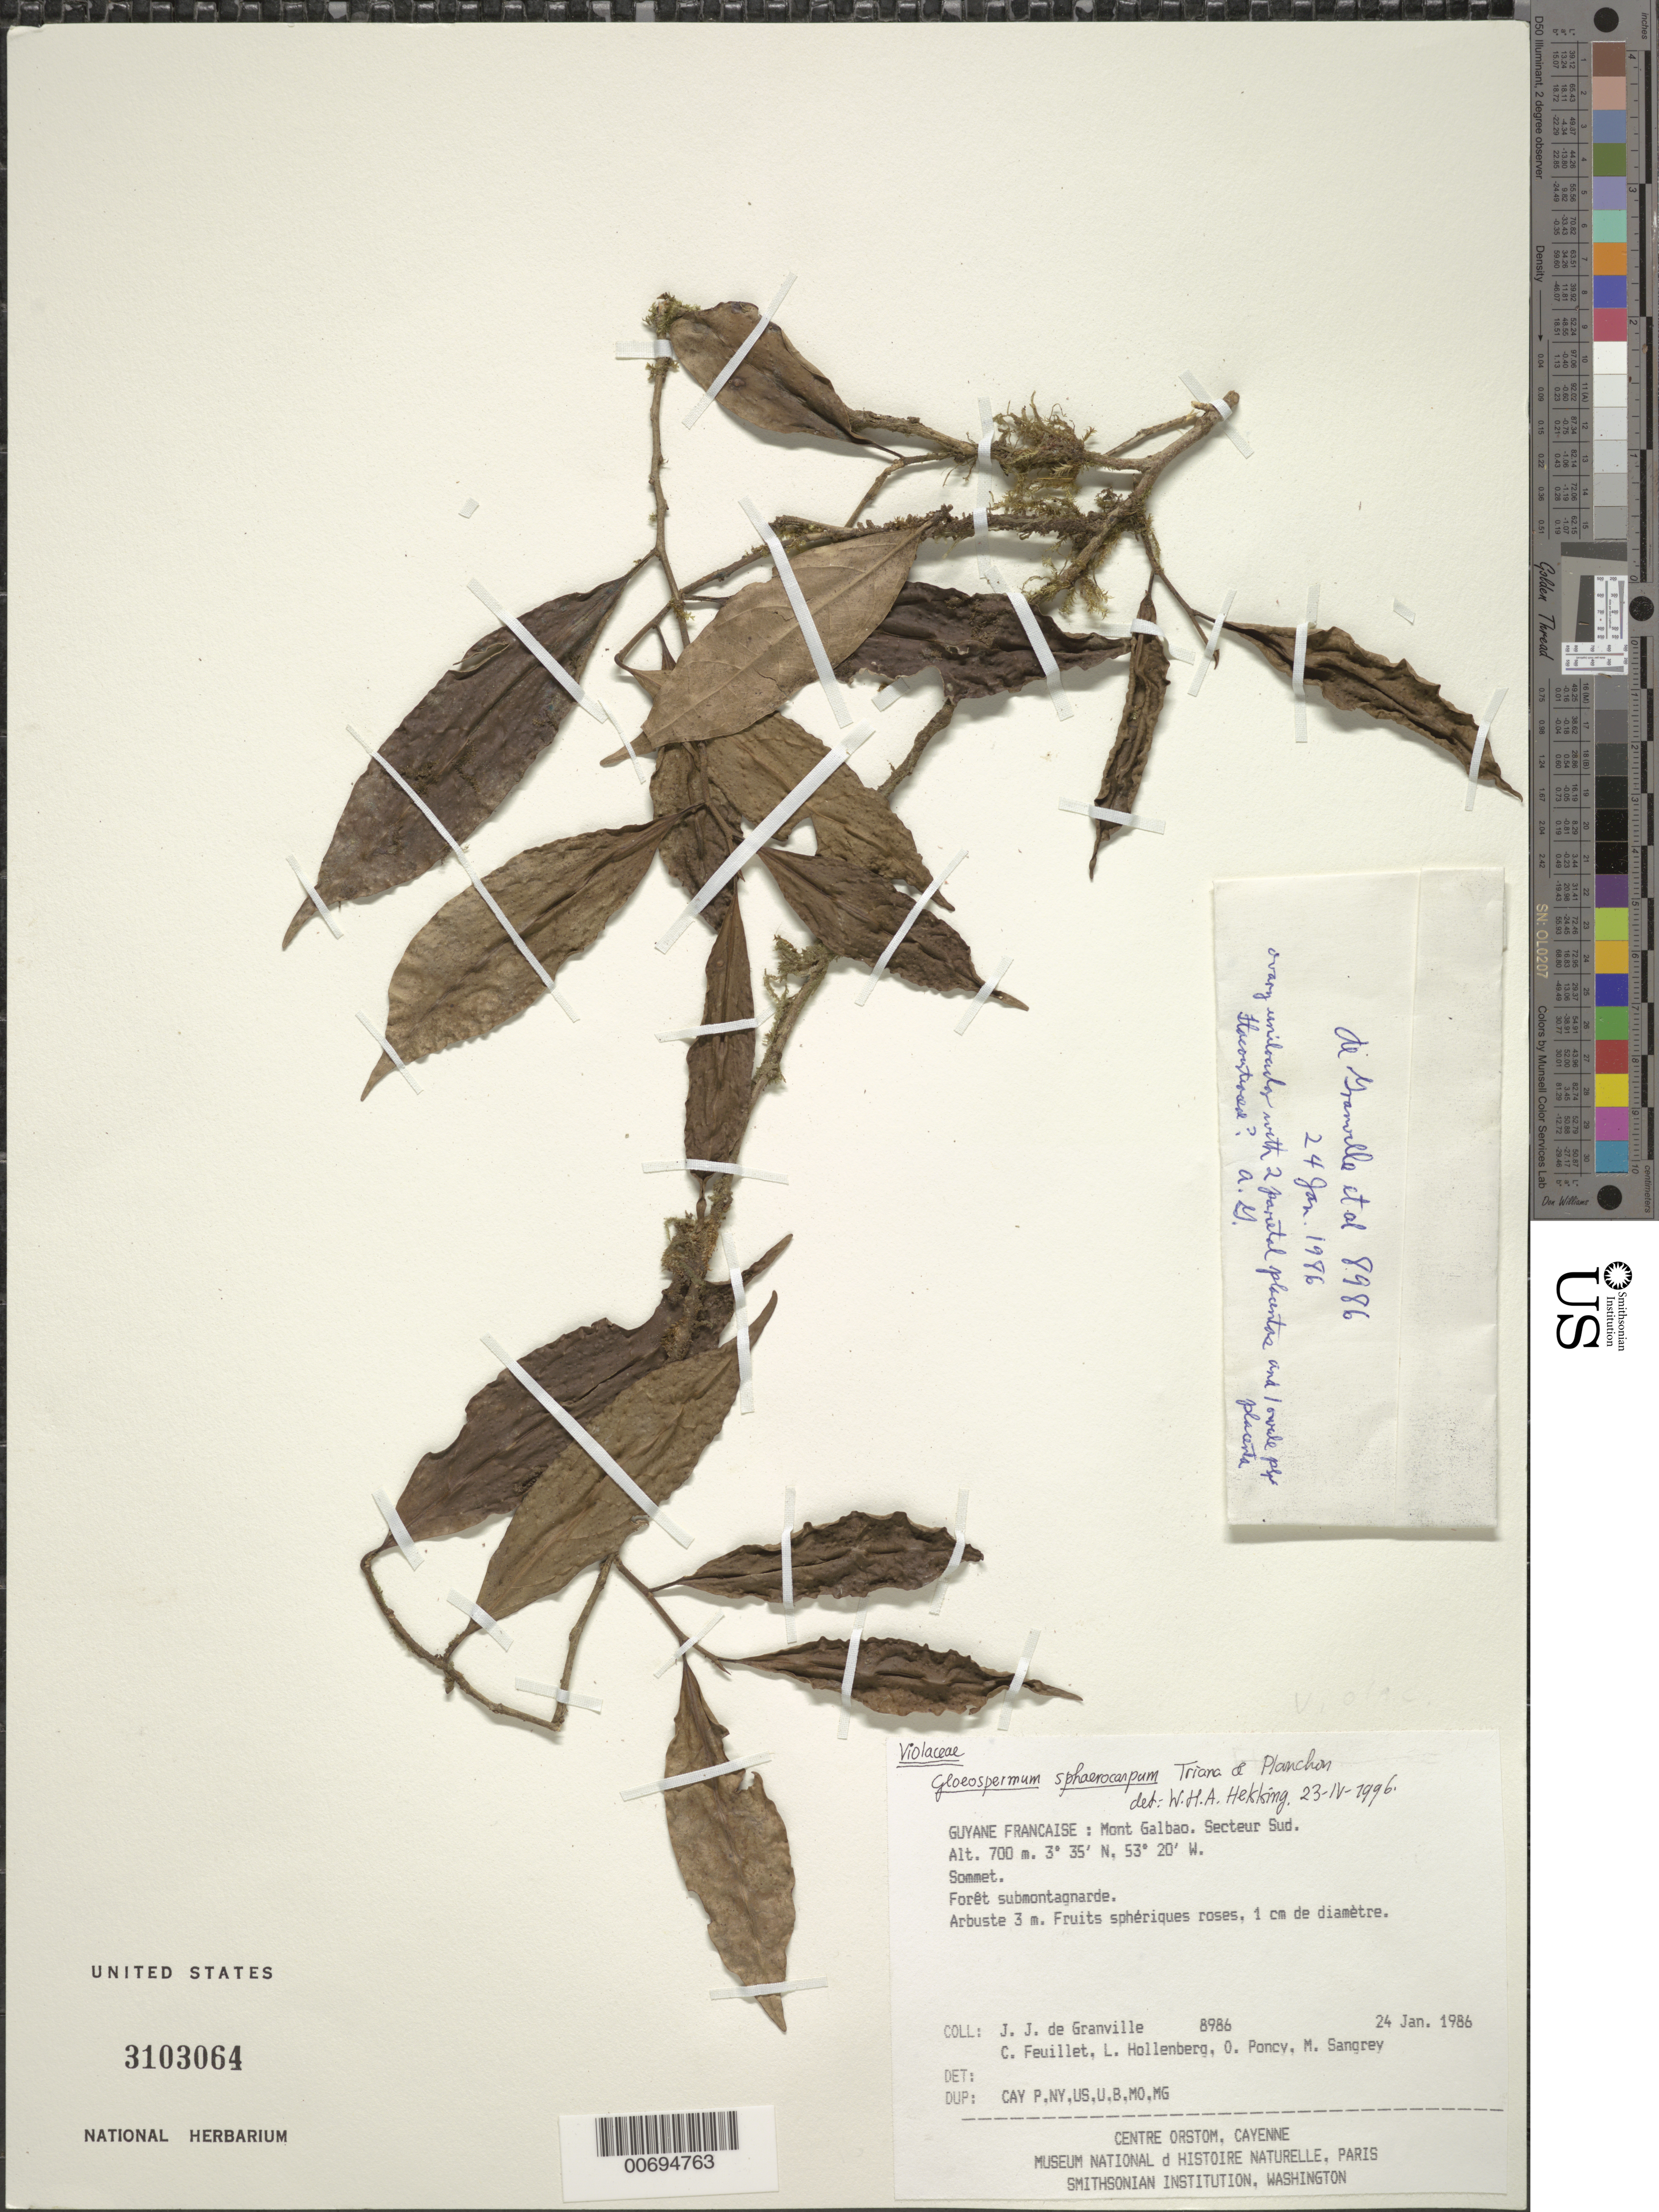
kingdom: Plantae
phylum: Tracheophyta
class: Magnoliopsida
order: Malpighiales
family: Violaceae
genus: Gloeospermum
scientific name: Gloeospermum sphaerocarpum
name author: Triana & Planch.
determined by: Hekking, W. H. A.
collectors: J.-J. de Granville, C. Feuillet, L. Hollenberg, O. Poncy & M. S. Sangrey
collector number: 8986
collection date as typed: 24-Jan-86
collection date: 1986-01-24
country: French Guiana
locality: Mont Galbao. Secteur Sud. Sommet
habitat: Forêt submontagnarde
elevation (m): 700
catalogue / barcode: US 3103064